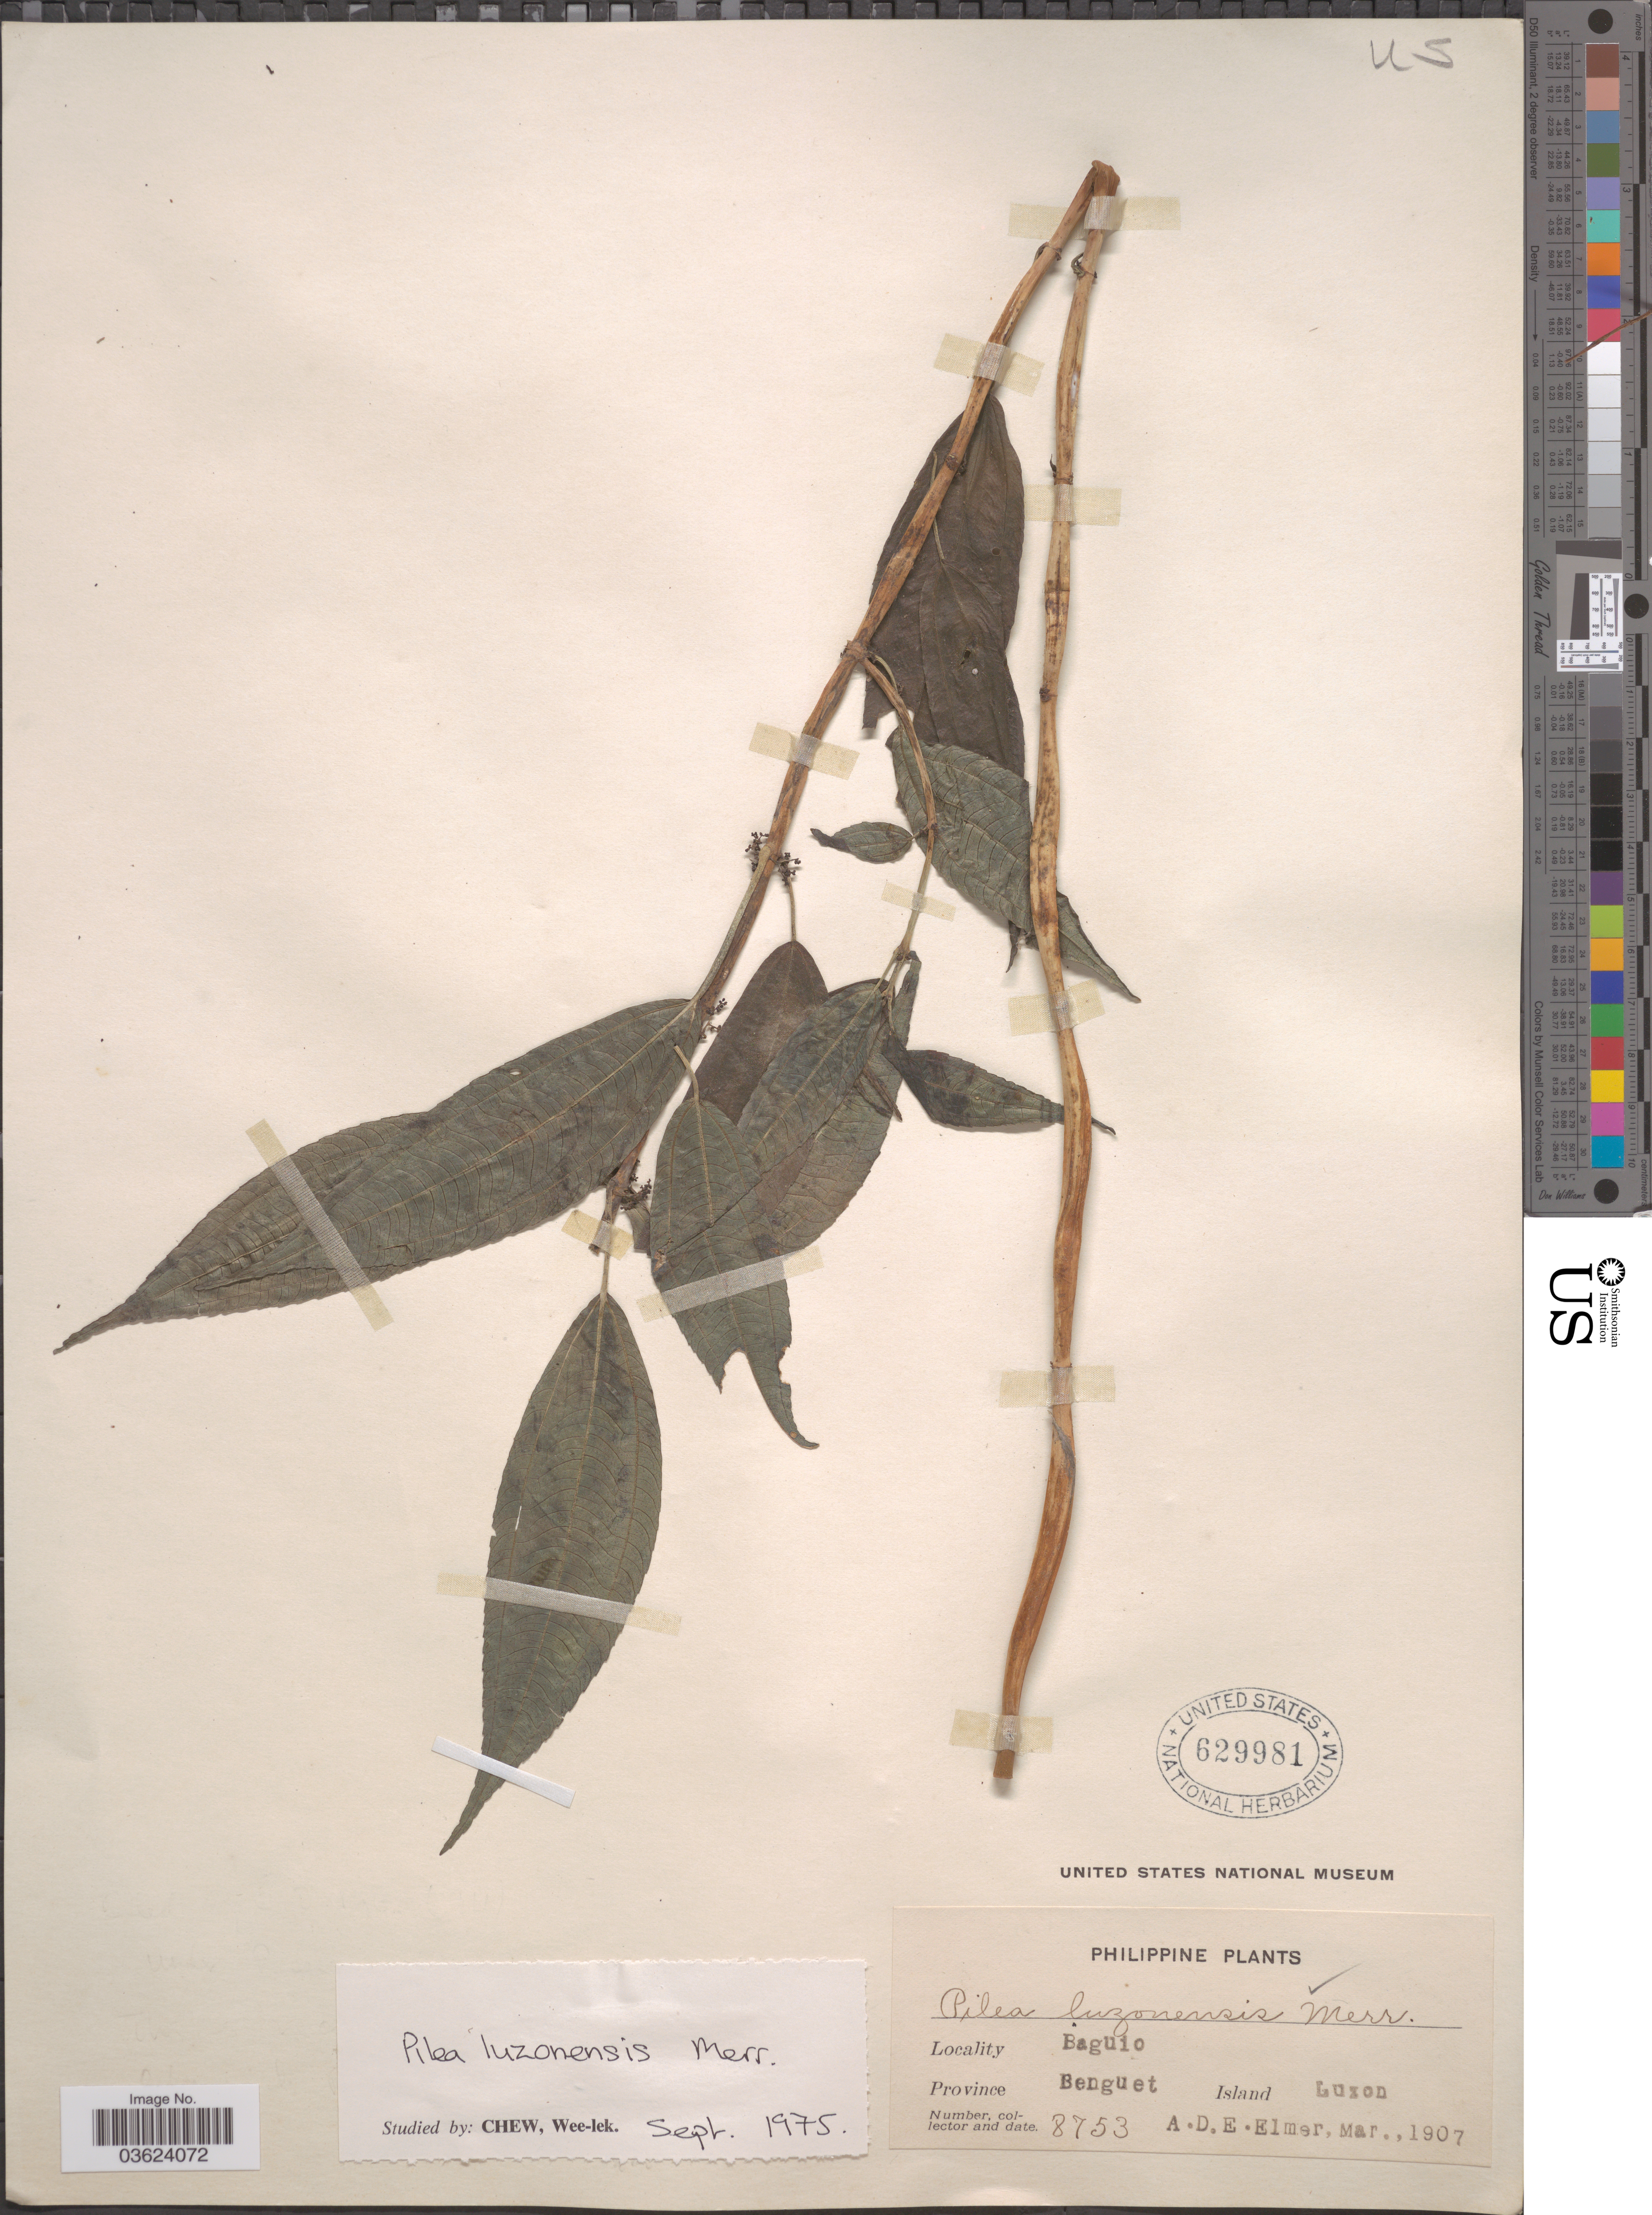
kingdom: Plantae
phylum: Tracheophyta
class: Magnoliopsida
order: Rosales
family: Urticaceae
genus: Pilea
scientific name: Pilea luzonensis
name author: Merr.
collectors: A. D. E. Elmer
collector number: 8753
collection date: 1907-03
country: Philippines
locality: Baguio. Province Benguet. Island Luzon.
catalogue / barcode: US 629981